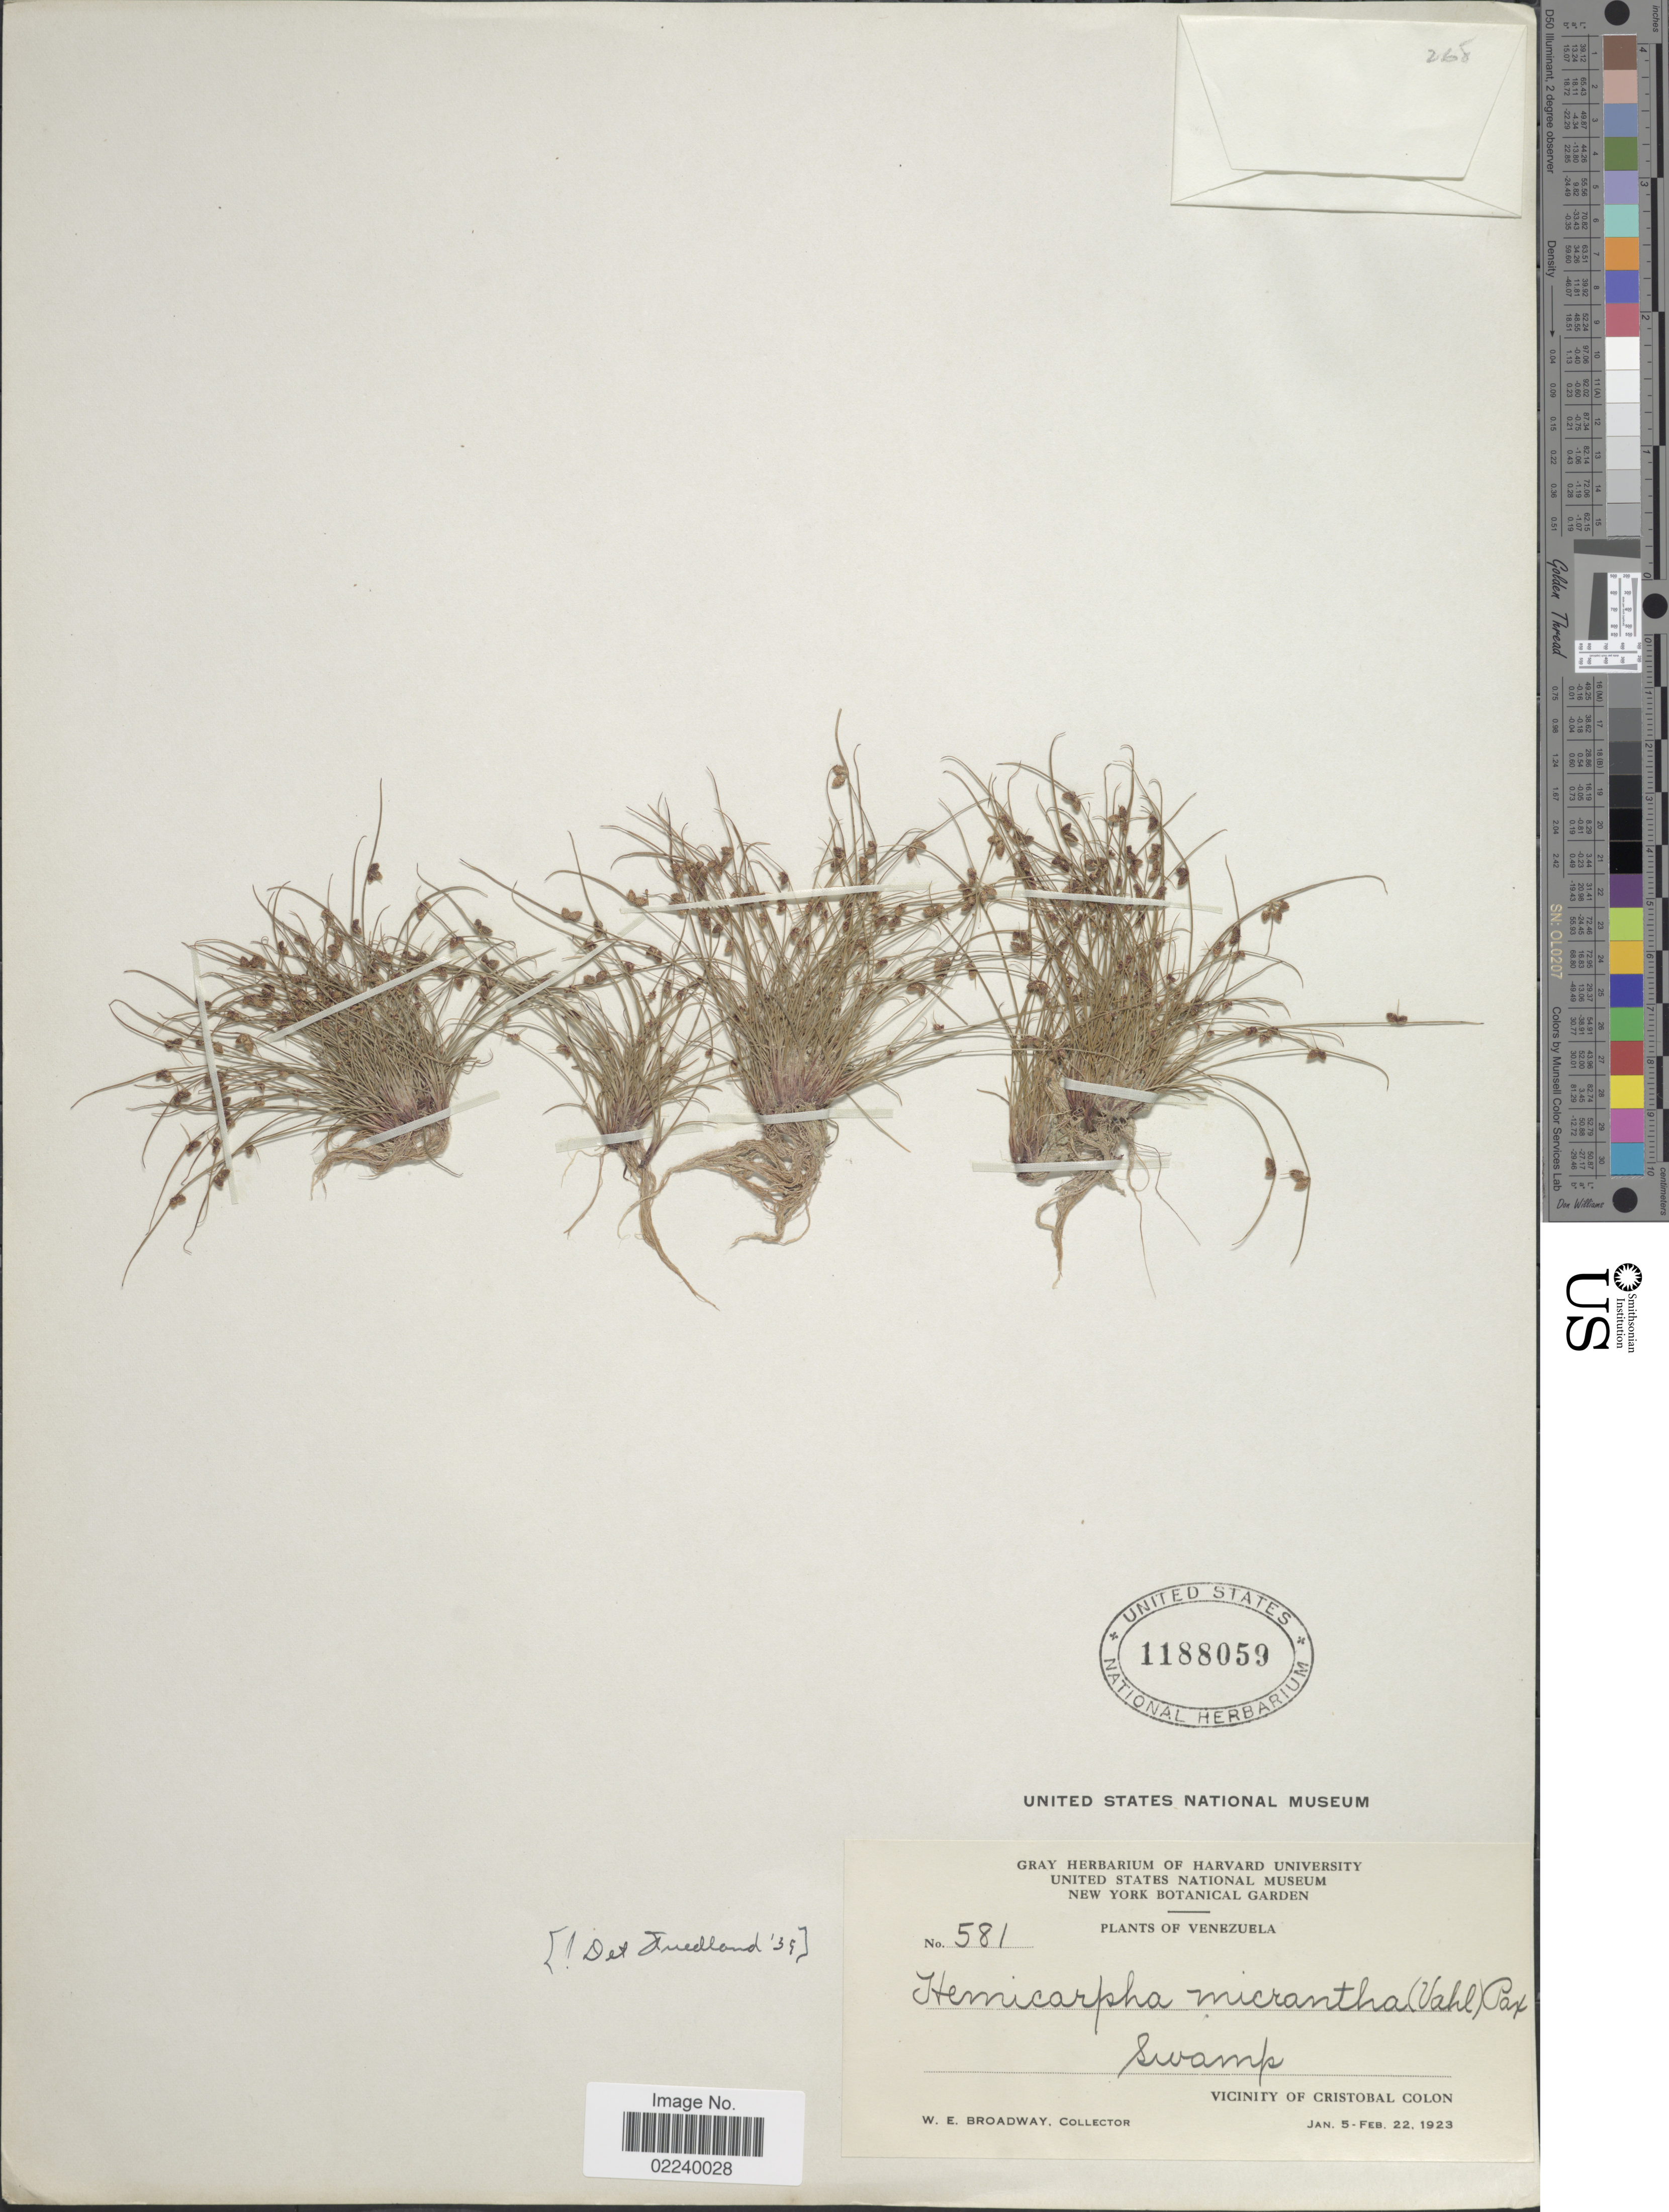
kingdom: Plantae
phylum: Tracheophyta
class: Liliopsida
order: Poales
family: Cyperaceae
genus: Cyperus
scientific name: Cyperus subsquarrosus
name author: (Muhl.) Bauters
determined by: Strong, M. T., (US), Smithsonian Institution - National Museum of Natural History (UNITED STATES)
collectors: W. E. Broadway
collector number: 581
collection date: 1923-01-05/1923-02-22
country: Venezuela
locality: Swamps, vicinity of Cristobal Colon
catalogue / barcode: US 1188059